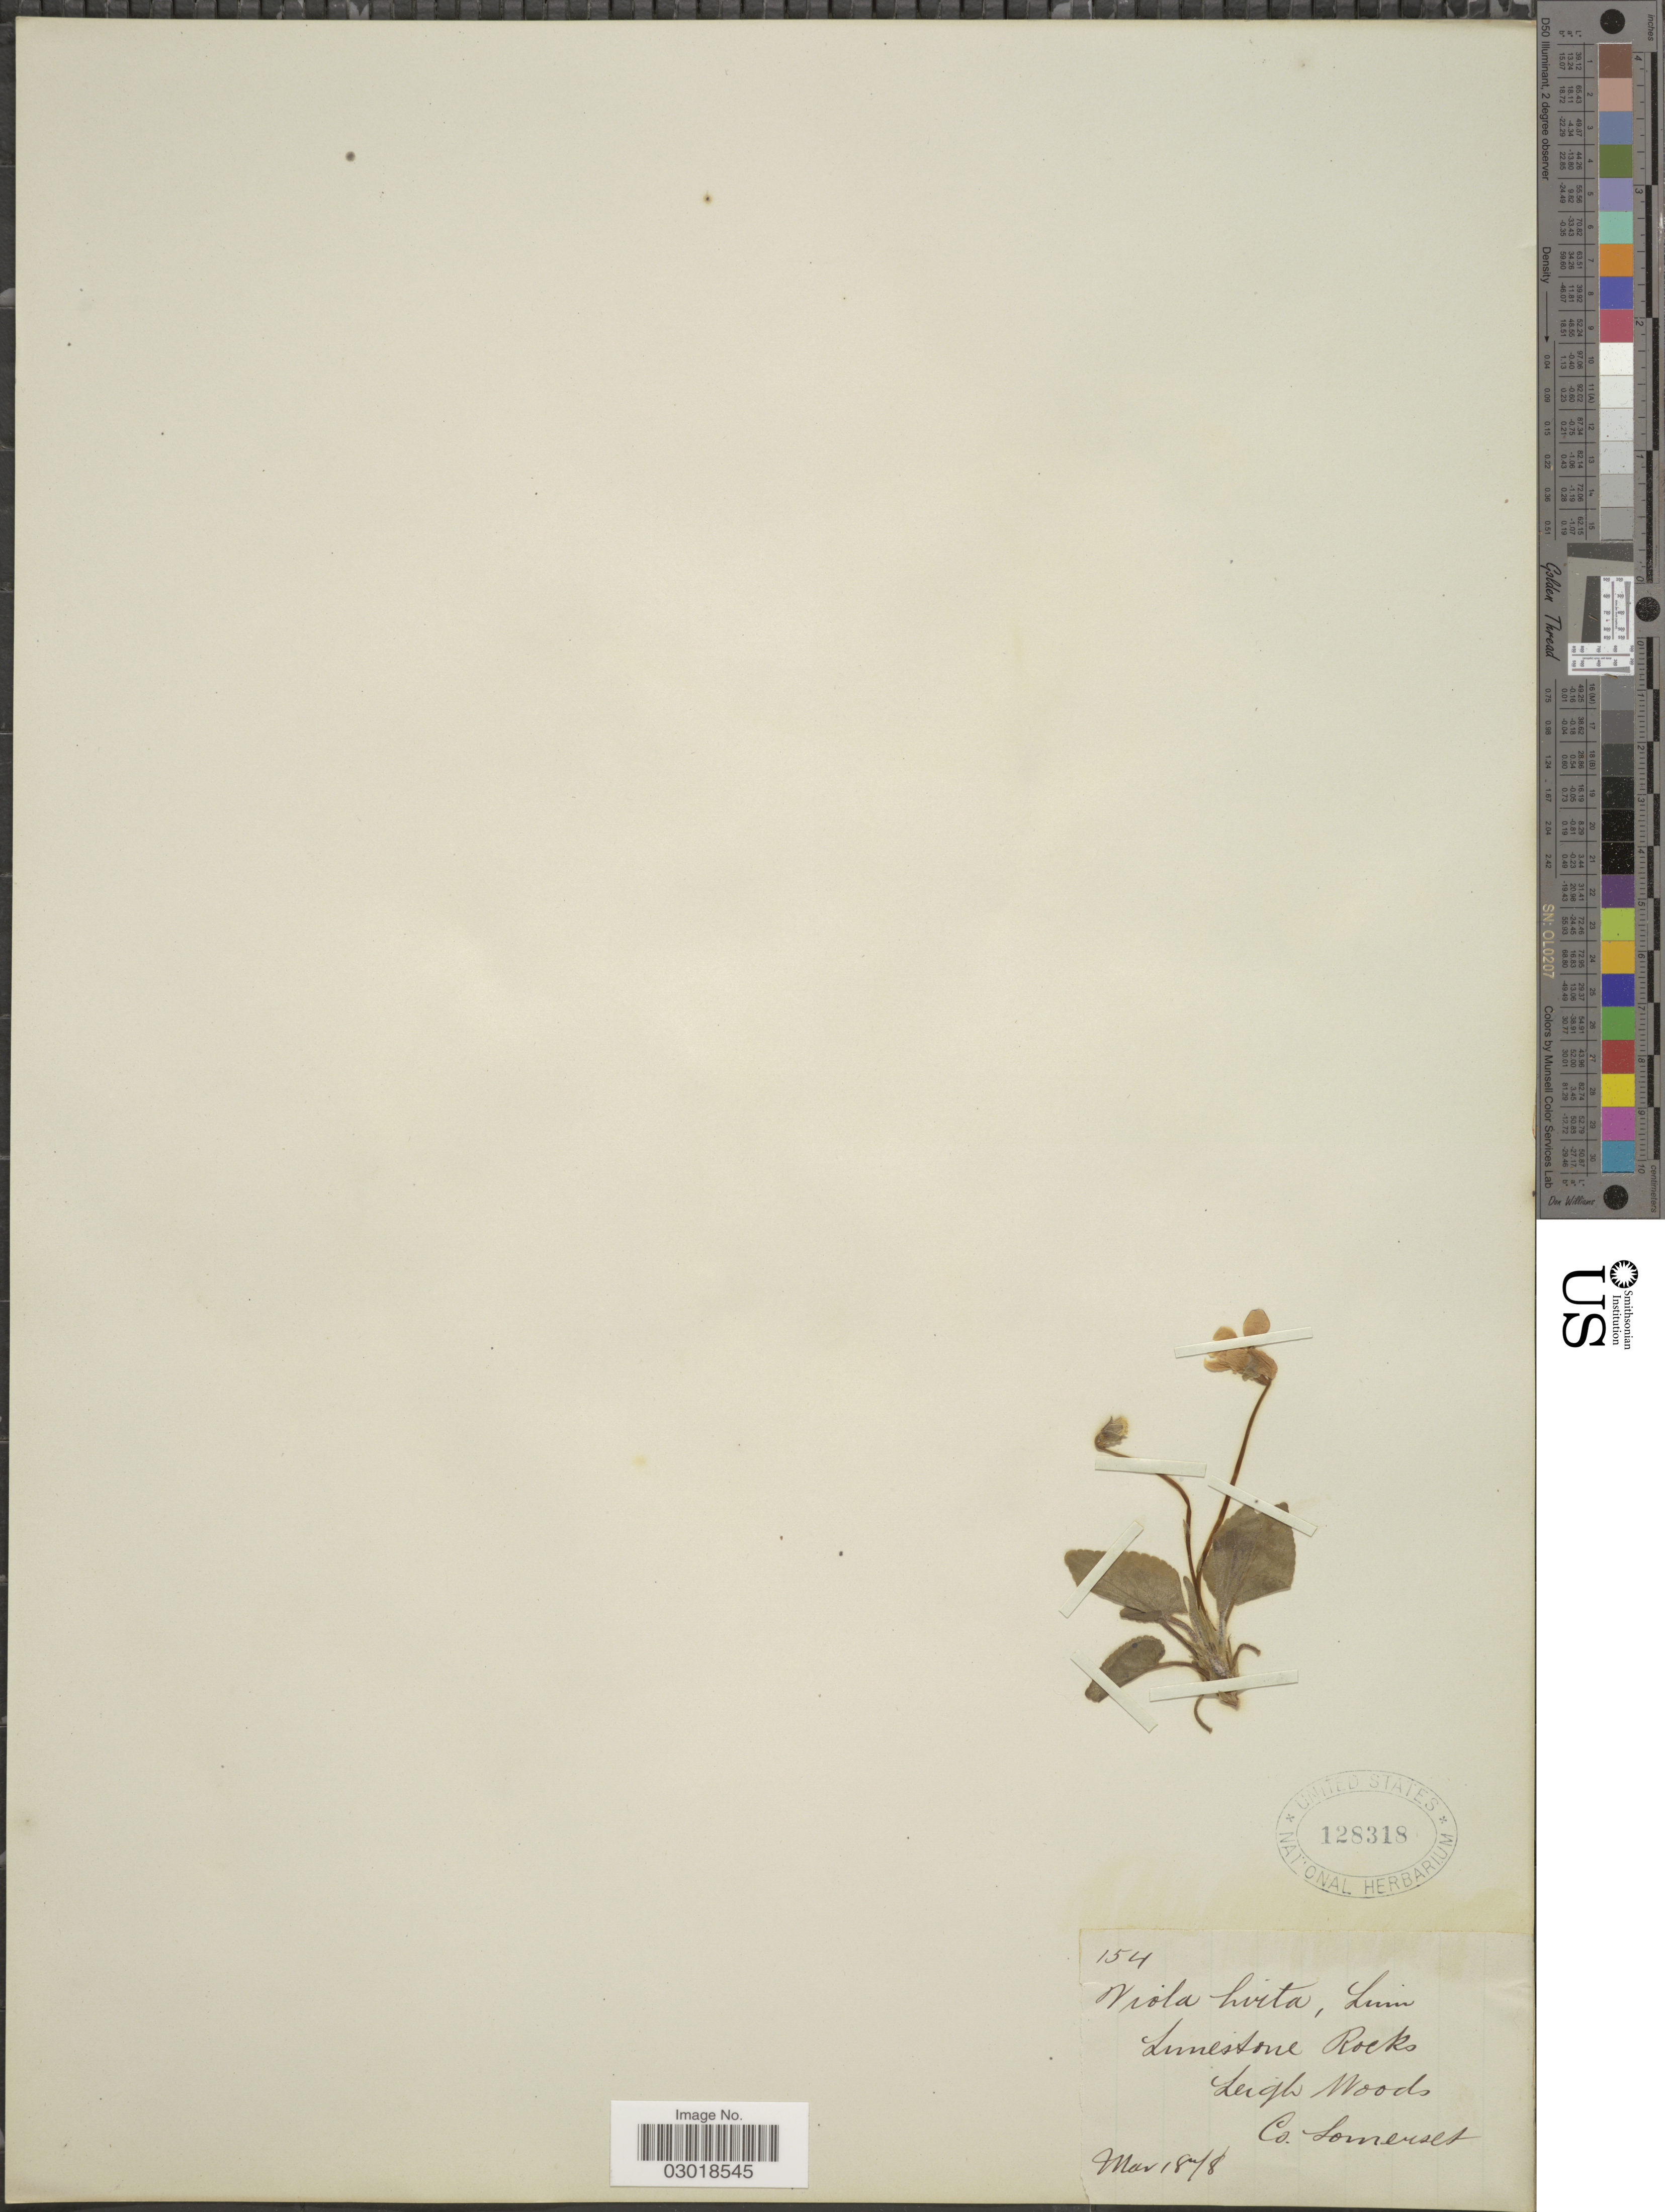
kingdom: Plantae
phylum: Tracheophyta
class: Magnoliopsida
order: Malpighiales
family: Violaceae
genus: Viola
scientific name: Viola hirta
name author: L.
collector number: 154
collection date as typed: Transcribed d/m/y: 18/3/8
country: United Kingdom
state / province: England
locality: Limestone rocks. Leigh Woods Co. Somerset.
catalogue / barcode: US 128318